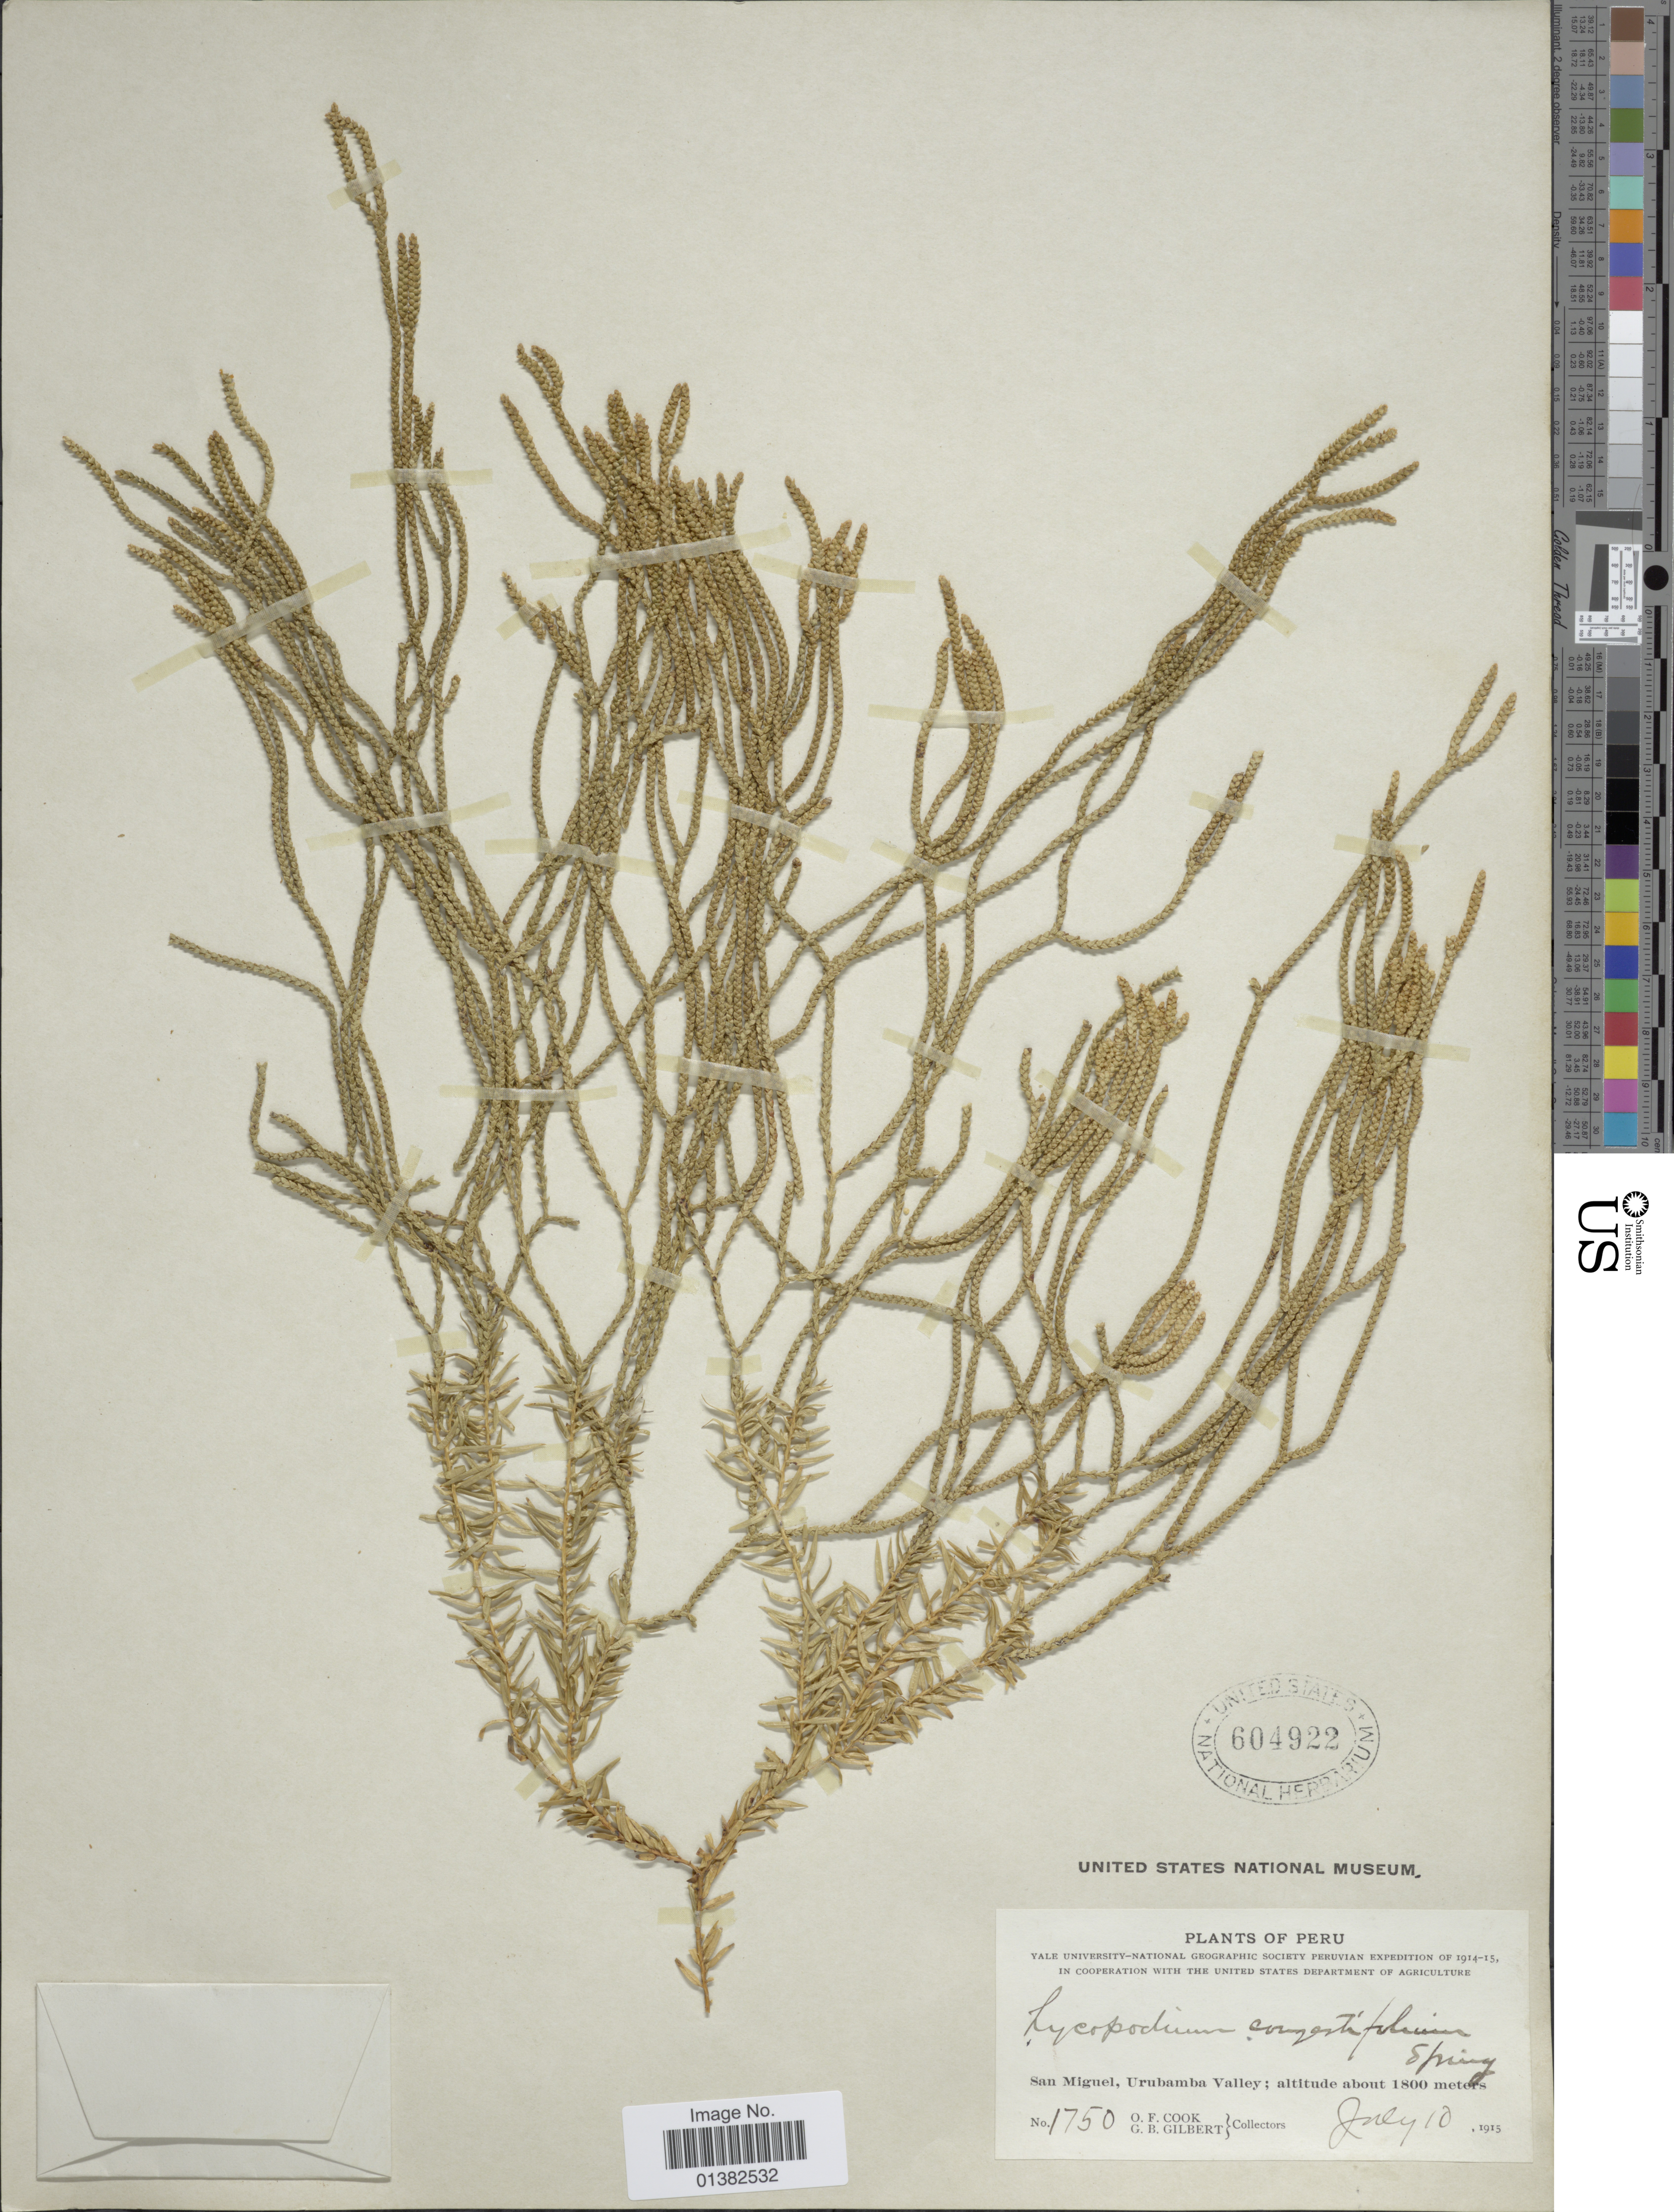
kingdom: Plantae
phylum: Tracheophyta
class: Lycopodiopsida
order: Lycopodiales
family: Lycopodiaceae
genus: Phlegmariurus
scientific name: Phlegmariurus phylicifolius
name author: (Desv. ex Poir.) B. Øllg.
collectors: O. F. Cook & G. B. Gilbert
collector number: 1750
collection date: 1915-07-10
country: Peru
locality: San Miguel, Urubamba Valley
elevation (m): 1800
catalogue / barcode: US 604922